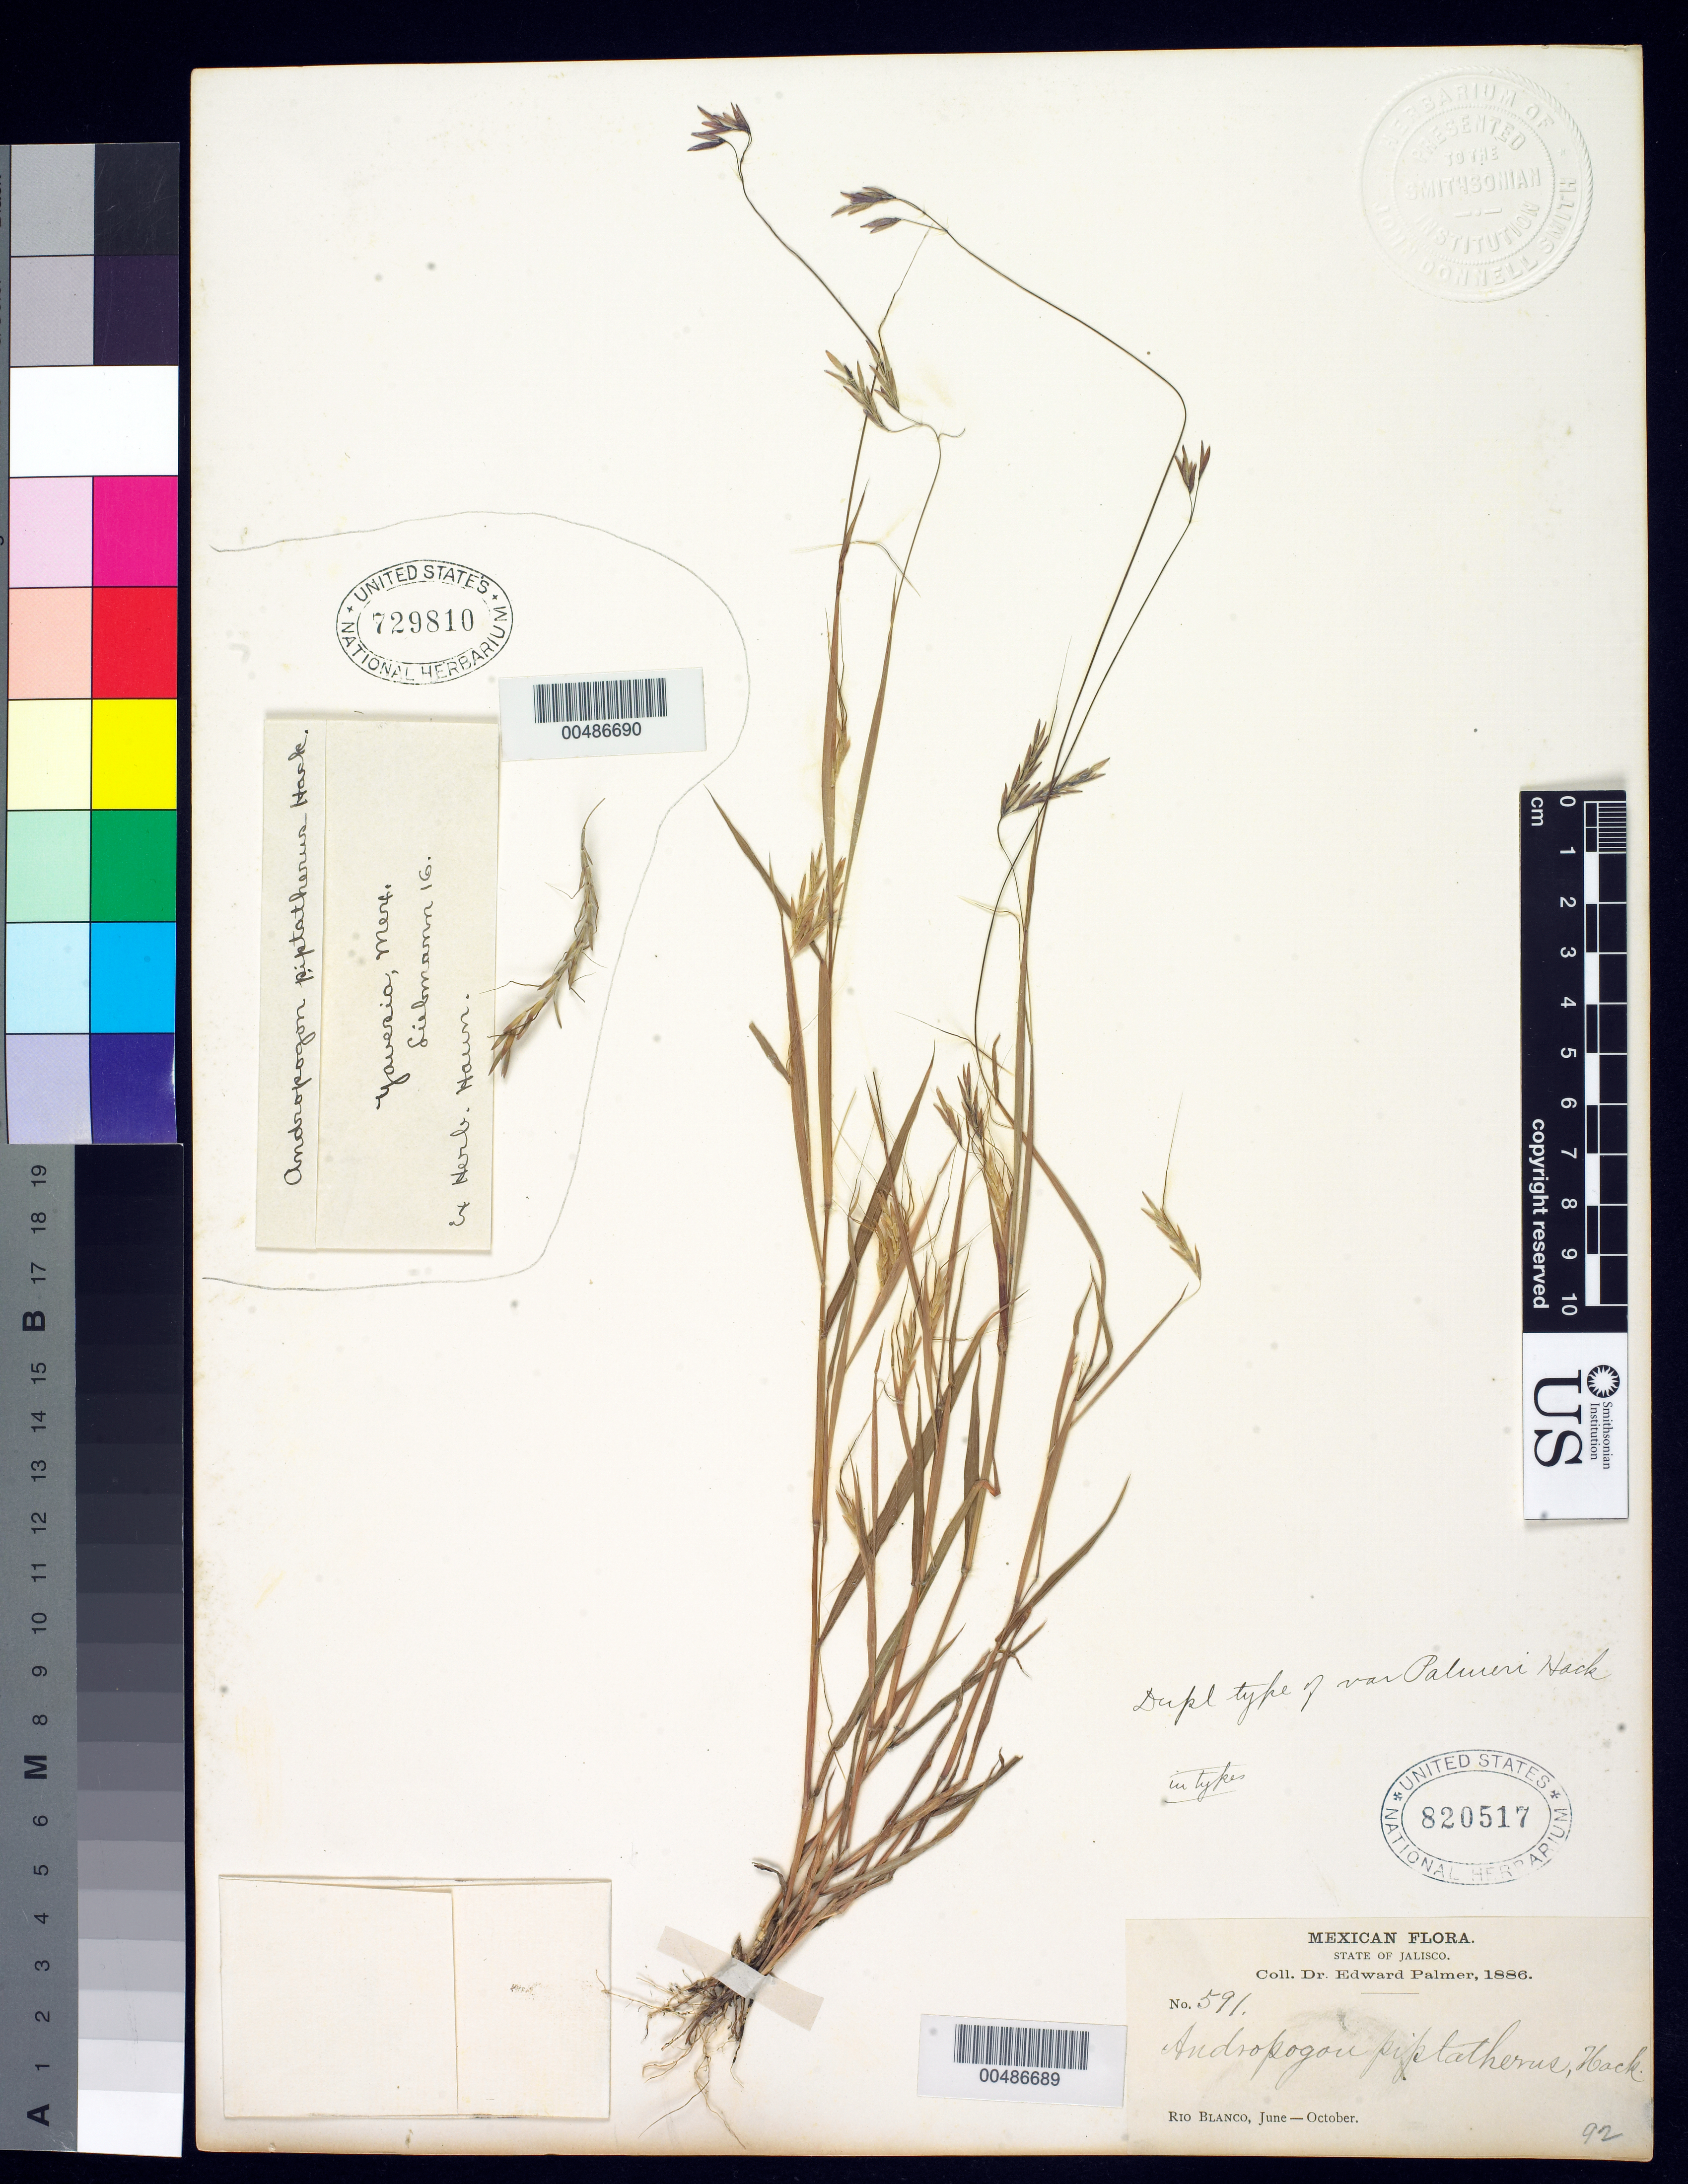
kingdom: Plantae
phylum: Tracheophyta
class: Liliopsida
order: Poales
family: Poaceae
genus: Andropogon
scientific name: Andropogon piptatherus var. palmeri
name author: Hack. in A. DC.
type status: Isotype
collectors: E. Palmer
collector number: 591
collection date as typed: Jun 1886 to Oct 1886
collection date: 1886-06/1886-10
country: Mexico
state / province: Jalisco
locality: Rio Blanco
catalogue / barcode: US 820517